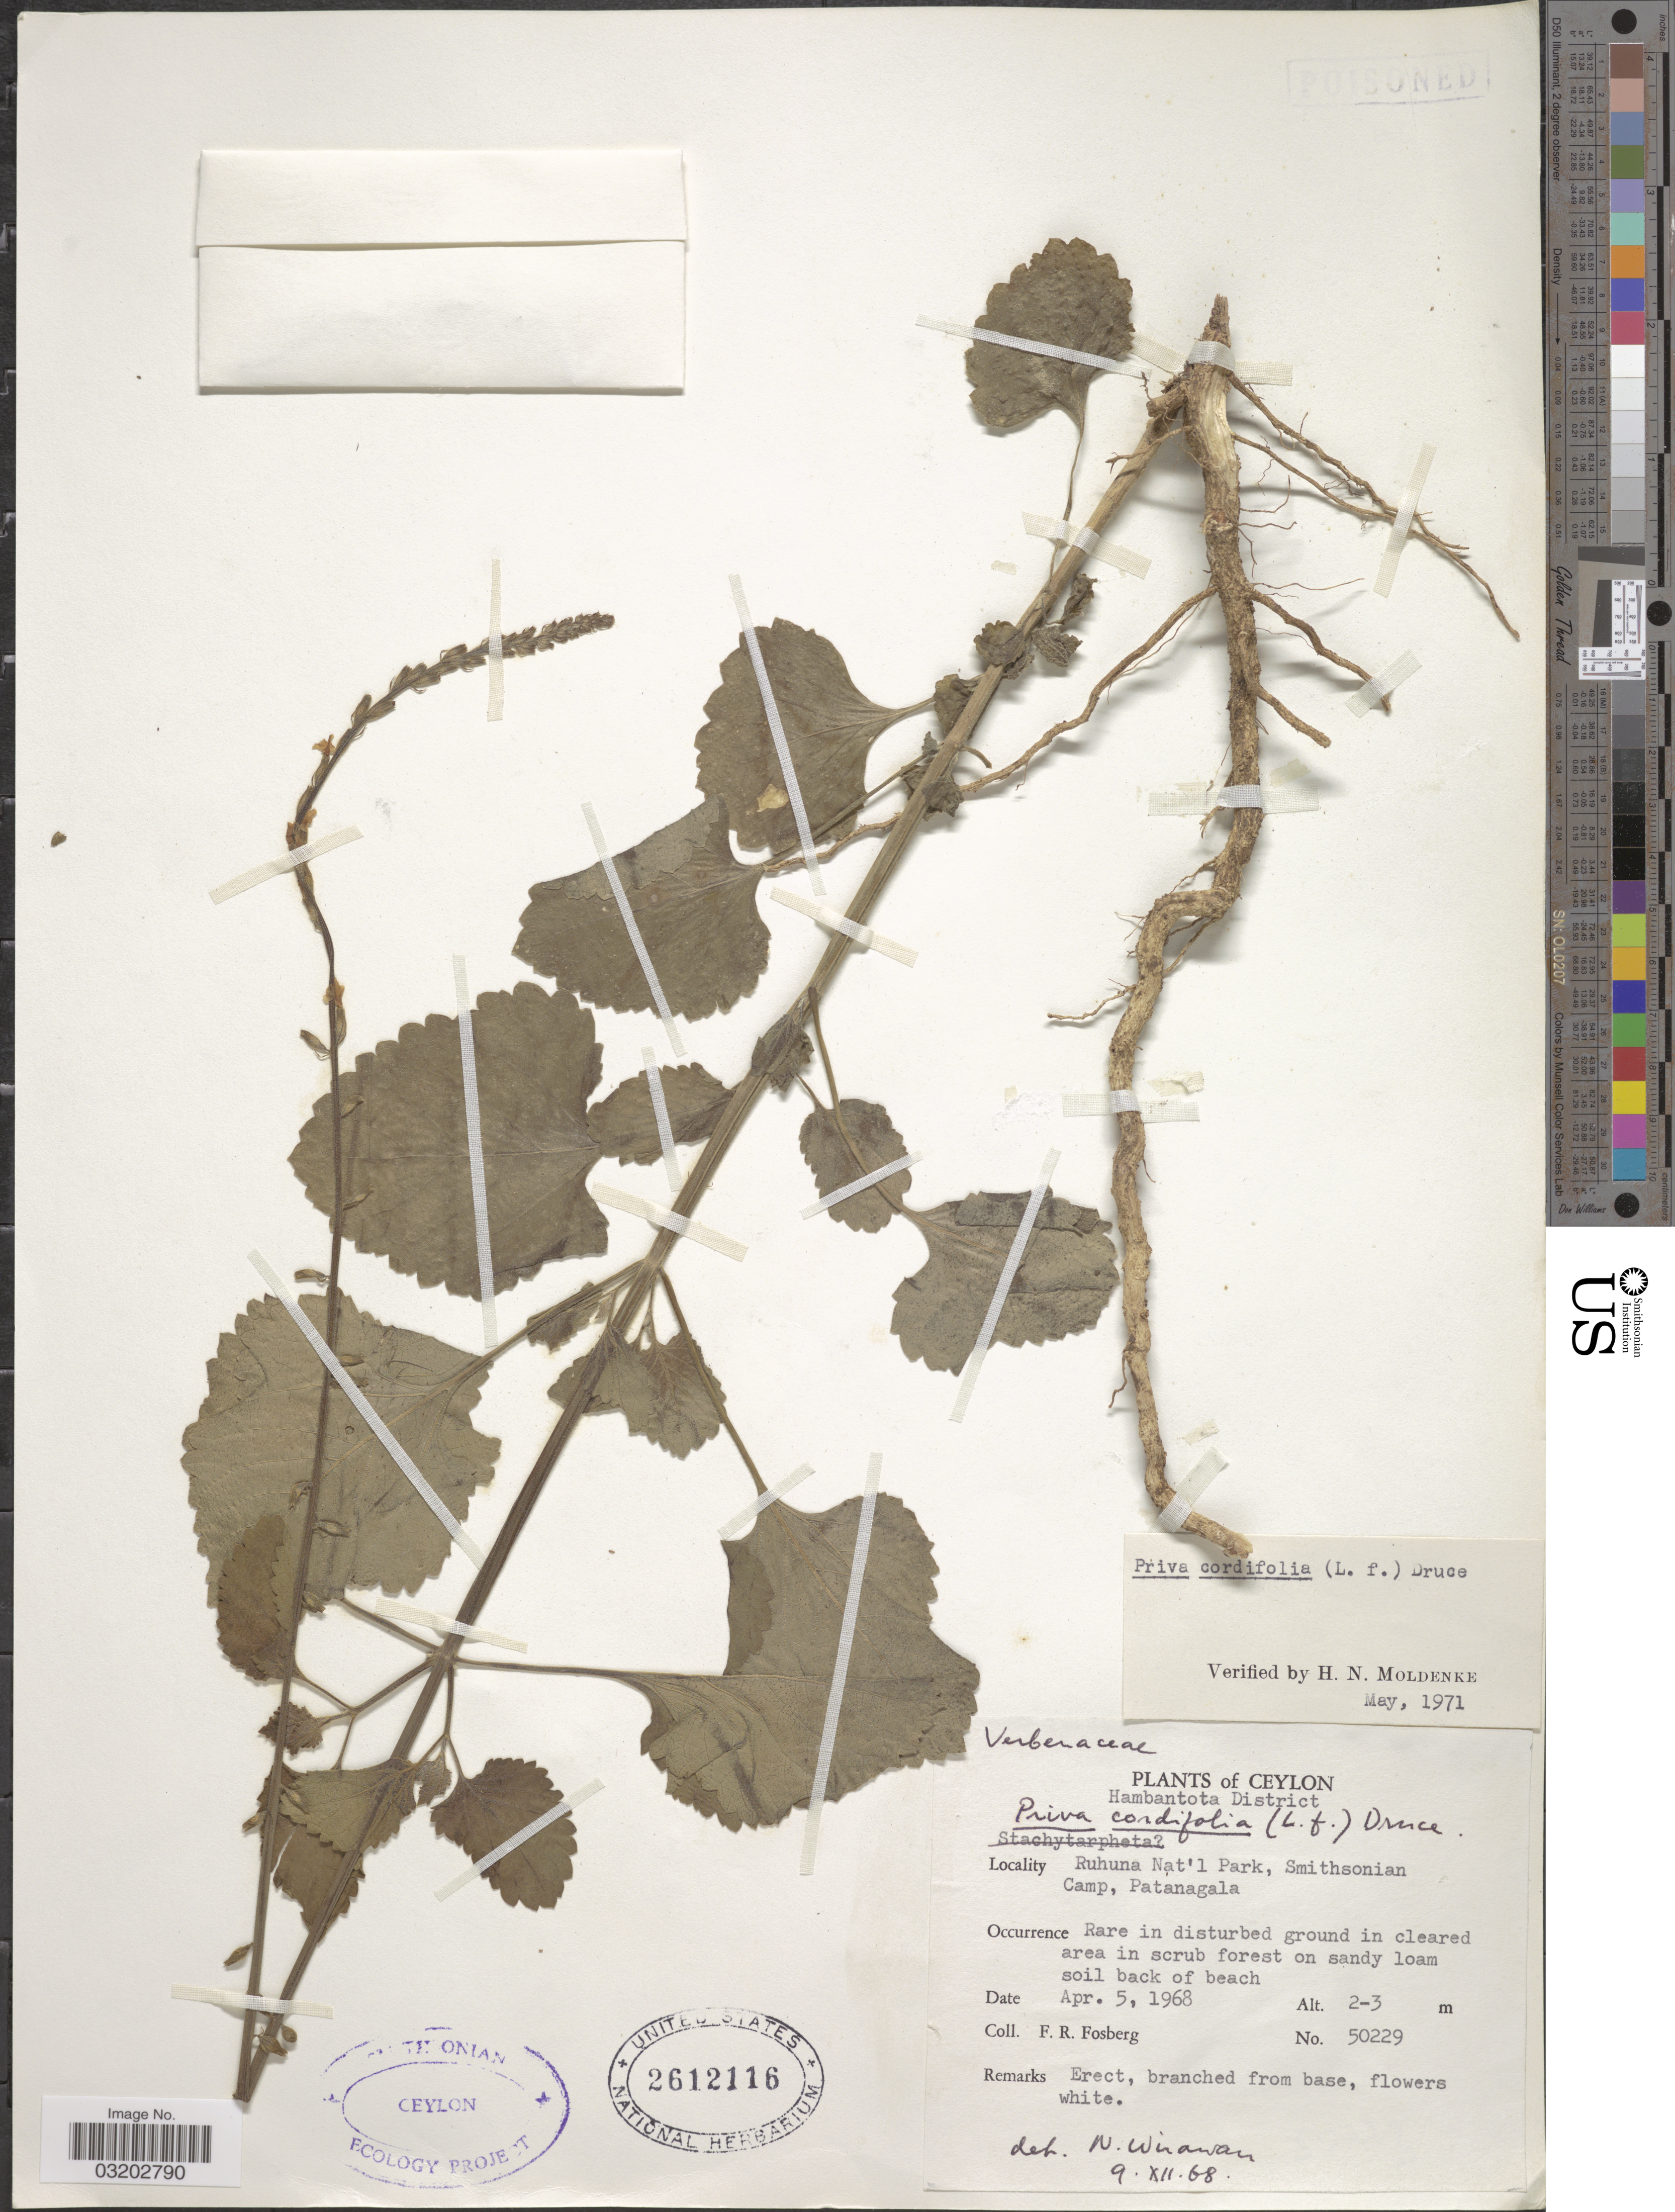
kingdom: Plantae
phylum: Tracheophyta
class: Magnoliopsida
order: Lamiales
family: Verbenaceae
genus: Priva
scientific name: Priva cordifolia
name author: (L. f.) Druce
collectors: F. R. Fosberg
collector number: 50229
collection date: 1968-04-05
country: Sri Lanka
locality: Ceylon. Hambantota District. Ruhuna Nat'l Park, Smithsonian Camp, Patanagala.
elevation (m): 2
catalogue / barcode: US 2612116